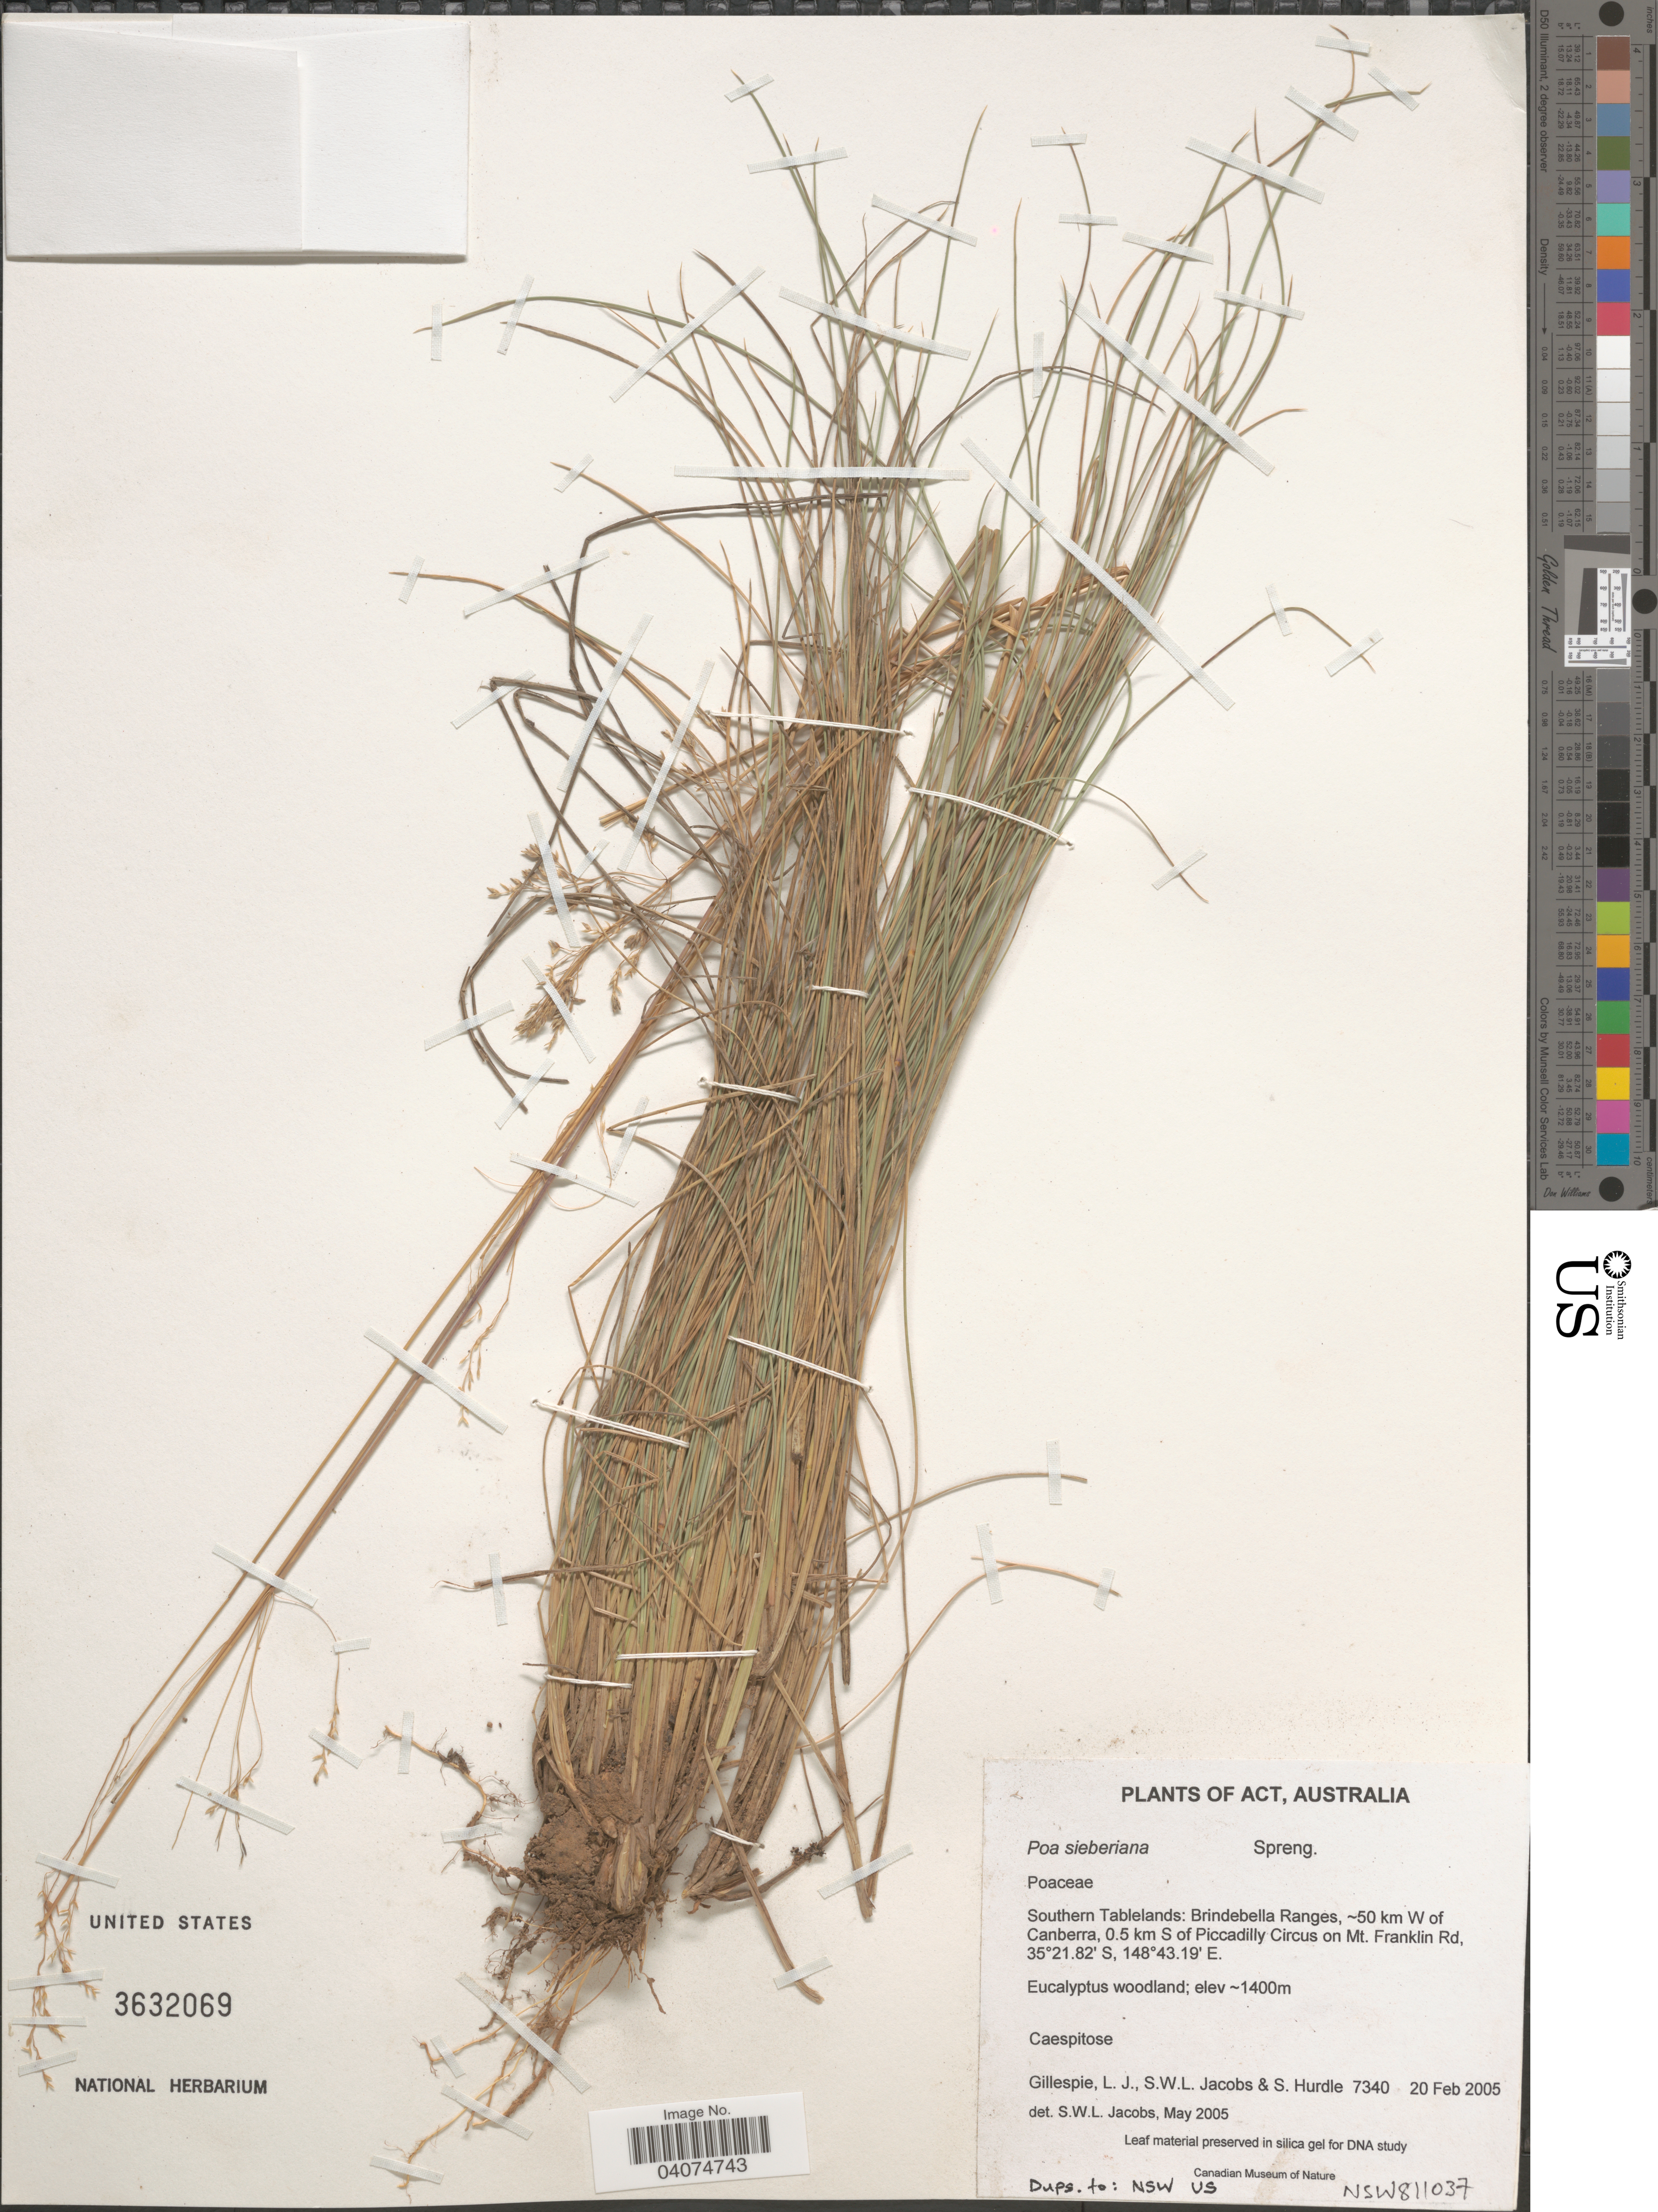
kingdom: Plantae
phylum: Tracheophyta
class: Liliopsida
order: Poales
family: Poaceae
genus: Poa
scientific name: Poa sieberiana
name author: Spreng.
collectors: L. Gillespie, S. W. L. Jacobs & S. Hurdle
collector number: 7340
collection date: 2005-02-20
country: Australia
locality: ACT. Southern Tablelands: Brindebella Ranges, ~50 km W of Canberra, 0.5 km S of Piccadilly Circus on Mt. Franklin Rd.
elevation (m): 1400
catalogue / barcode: US 3632069